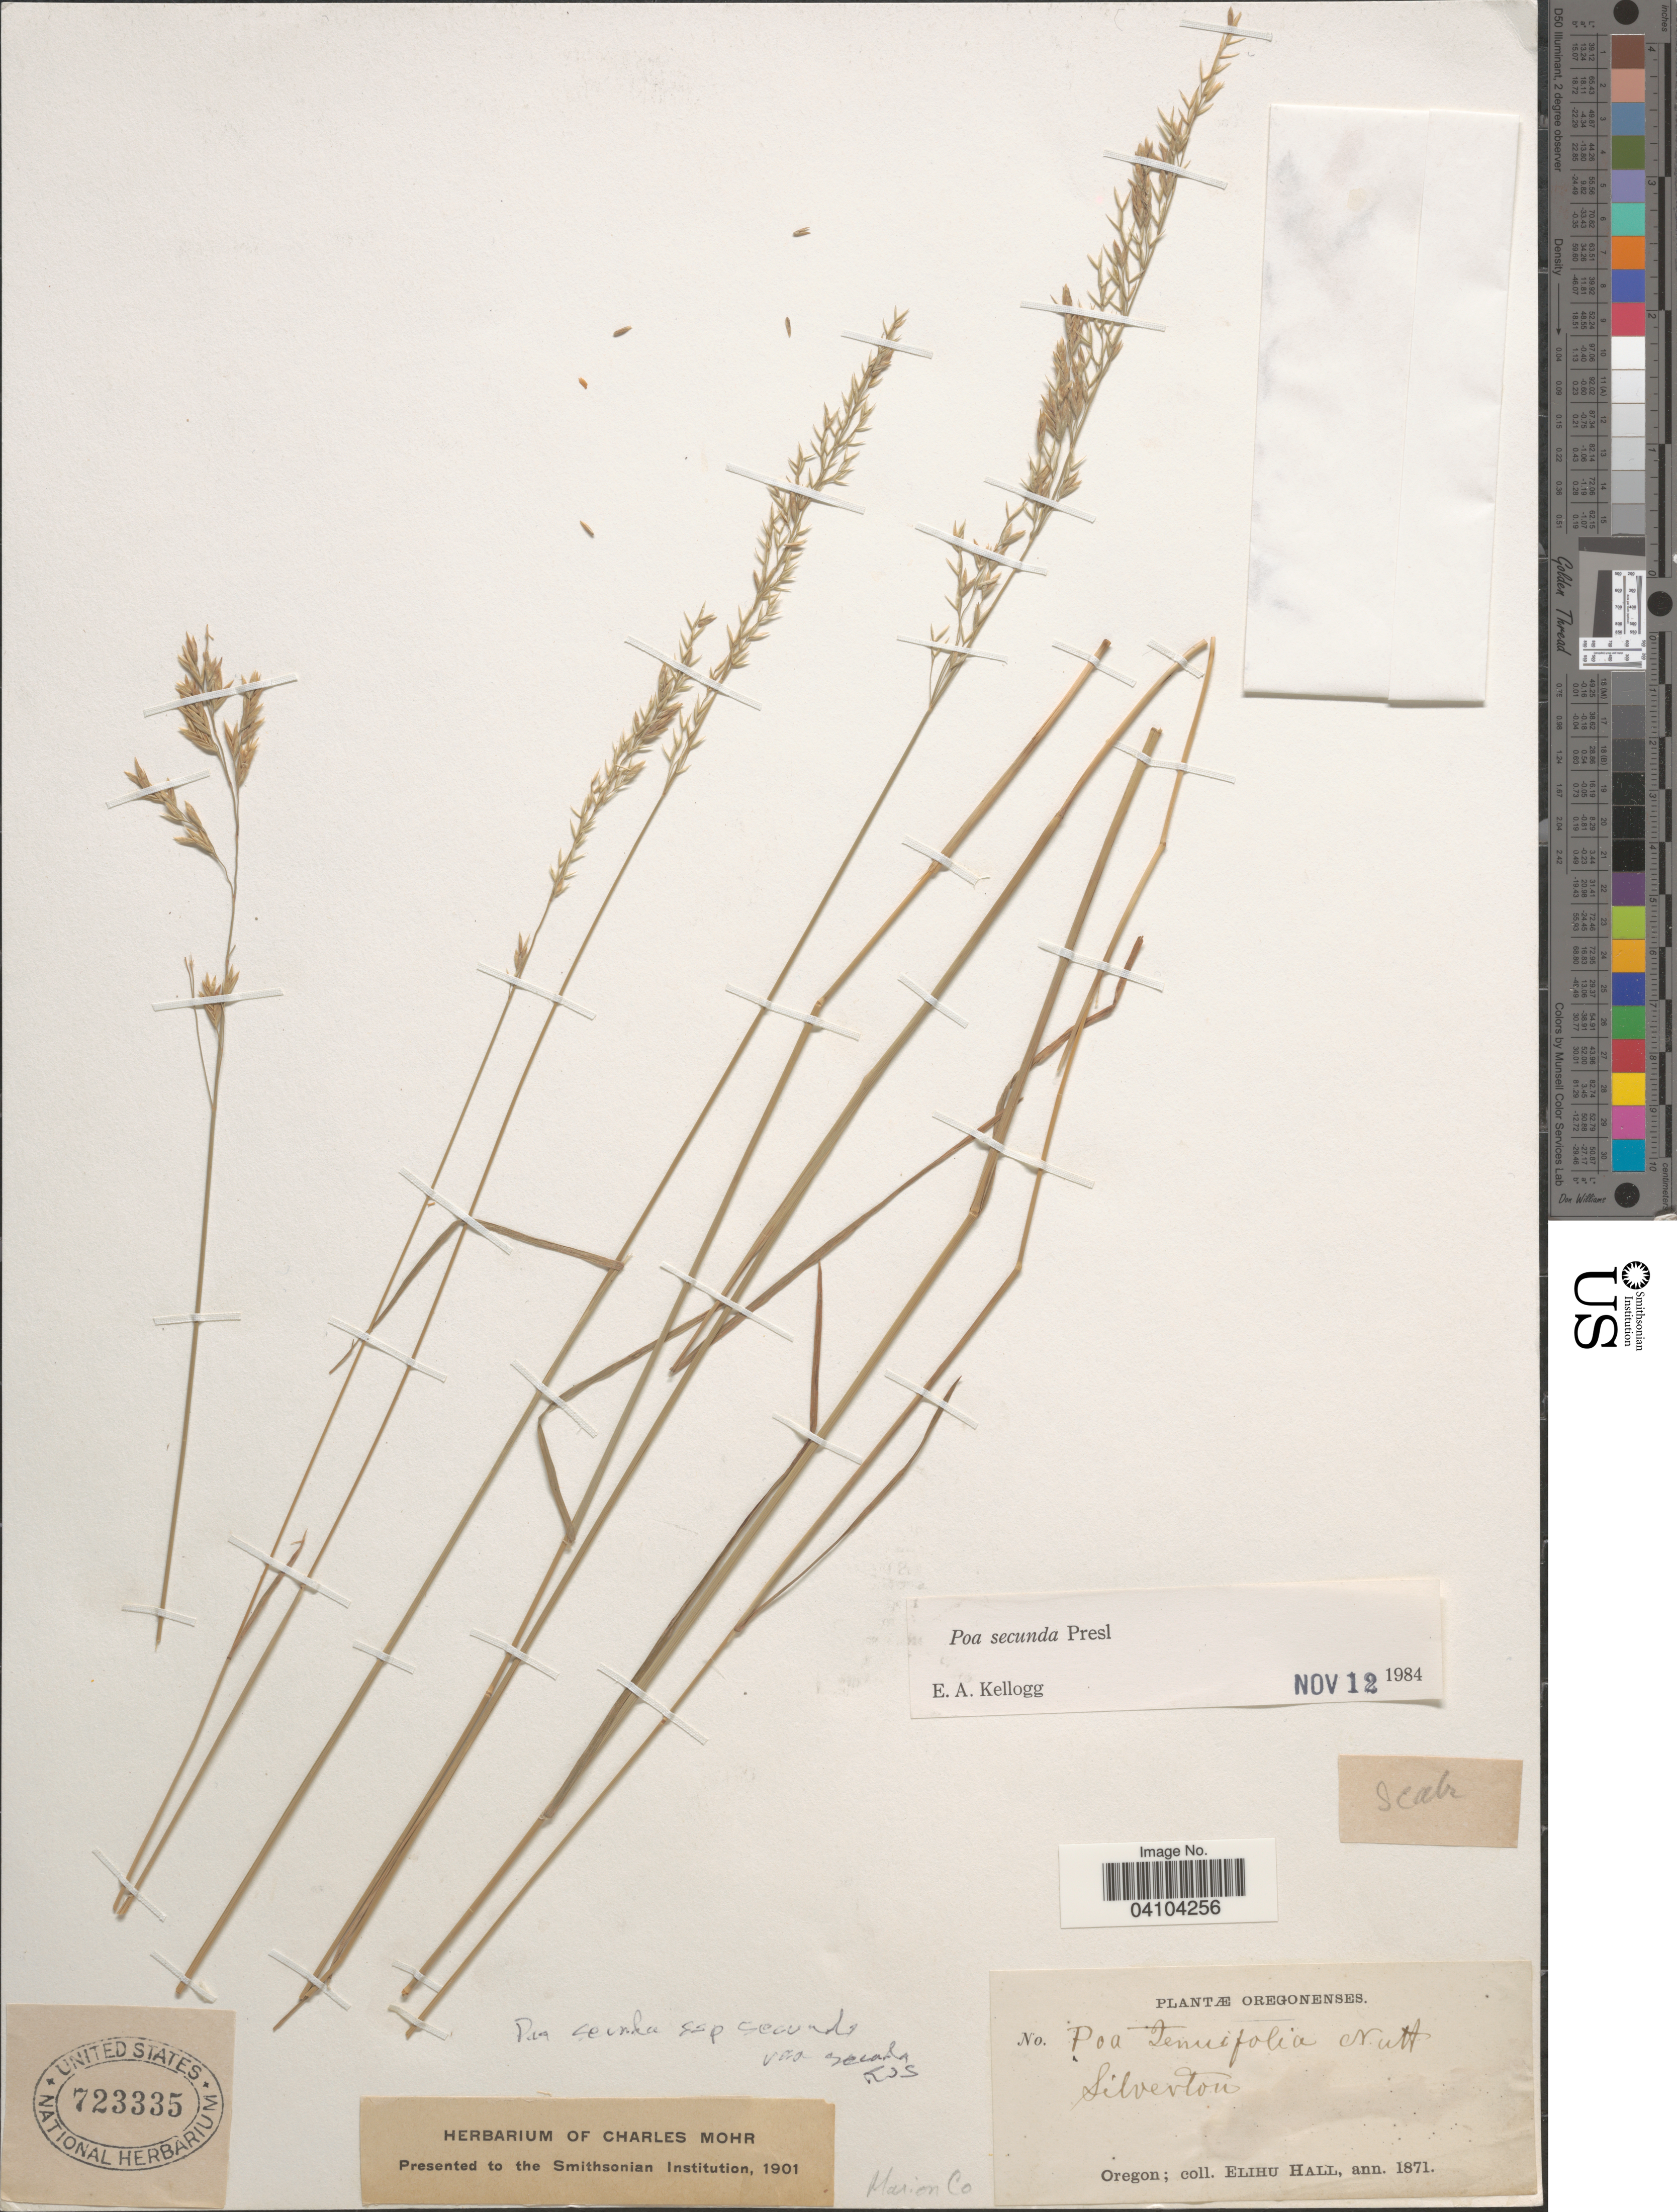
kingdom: Plantae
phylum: Tracheophyta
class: Liliopsida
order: Poales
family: Poaceae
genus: Poa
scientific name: Poa secunda subsp. secunda var. secunda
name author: J. Presl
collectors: E. Hall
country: United States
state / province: Oregon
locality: Silverton.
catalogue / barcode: US 723335